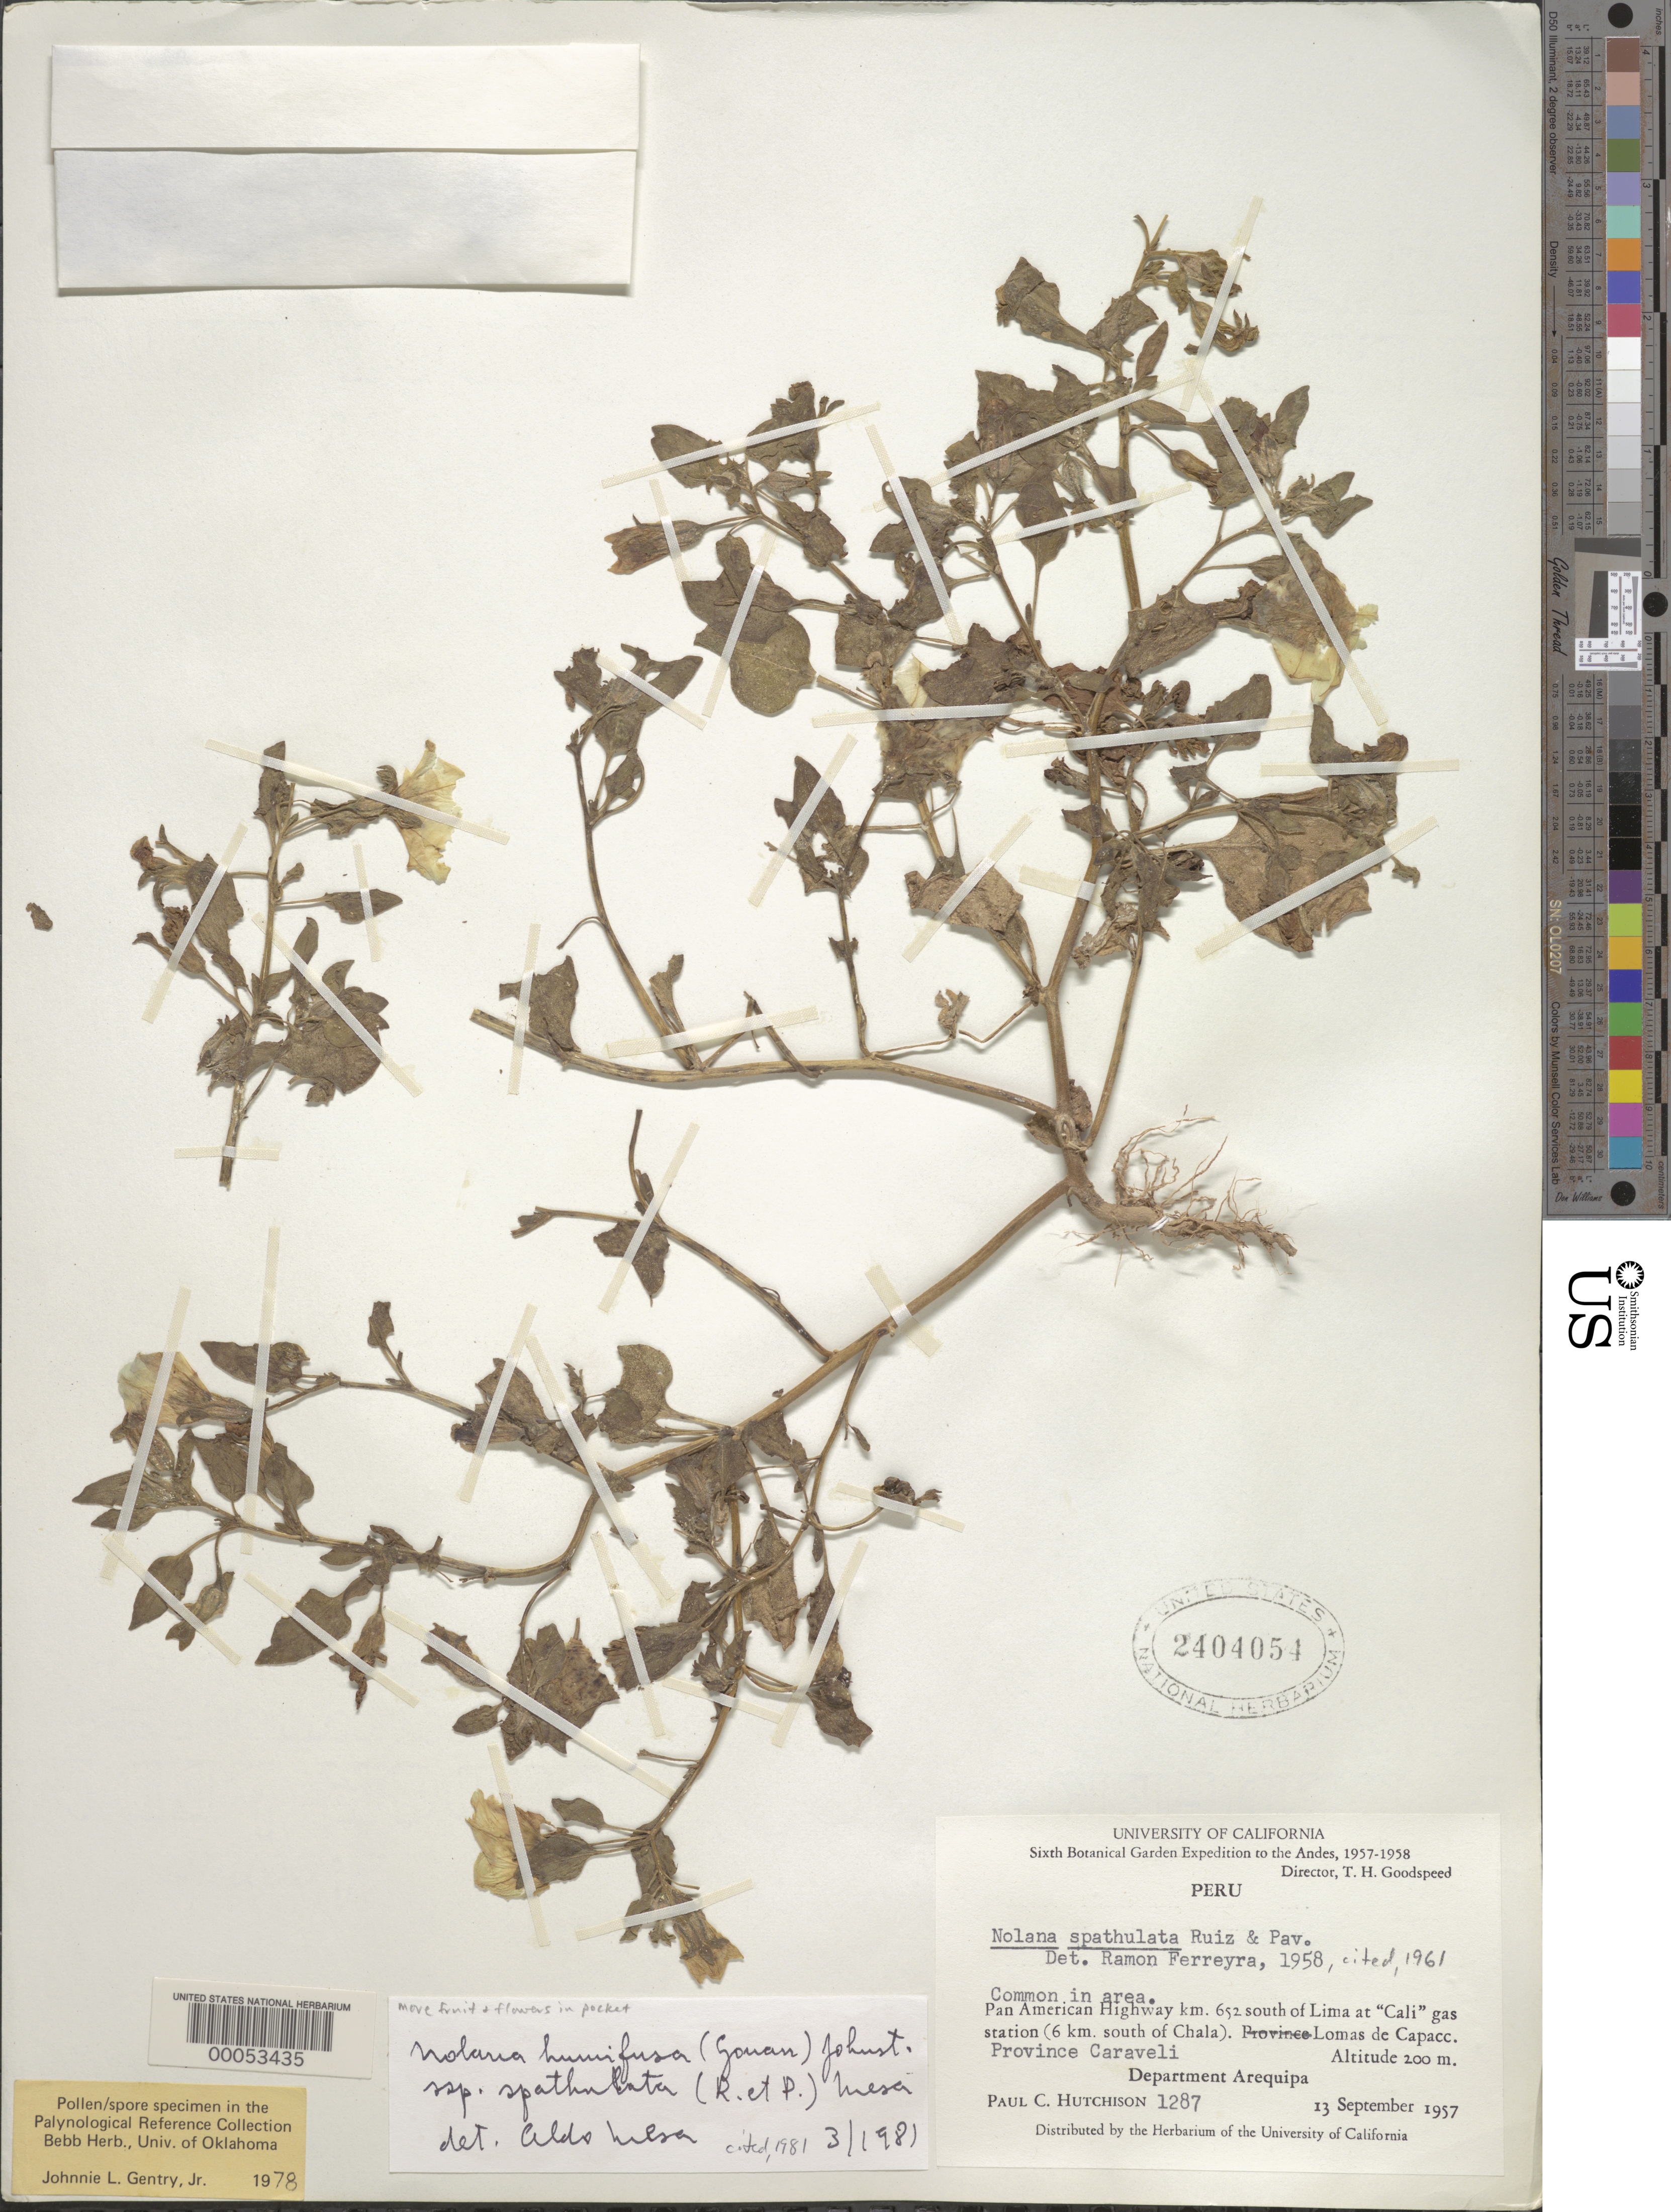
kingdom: Plantae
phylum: Tracheophyta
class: Magnoliopsida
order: Solanales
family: Solanaceae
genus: Nolana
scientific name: Nolana humifusa subsp. spathulata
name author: (Ruiz & Pav.) Mesa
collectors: P. C. Hutchison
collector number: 1287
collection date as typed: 13 Sep 1957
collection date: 1957-09-13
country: Peru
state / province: Arequipa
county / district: Caravelí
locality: Pan American Highway, km 652 S of Lima at "Cali" gas station (6 km S of Chala), Lomas de Capacc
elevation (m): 200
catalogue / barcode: US 2404054